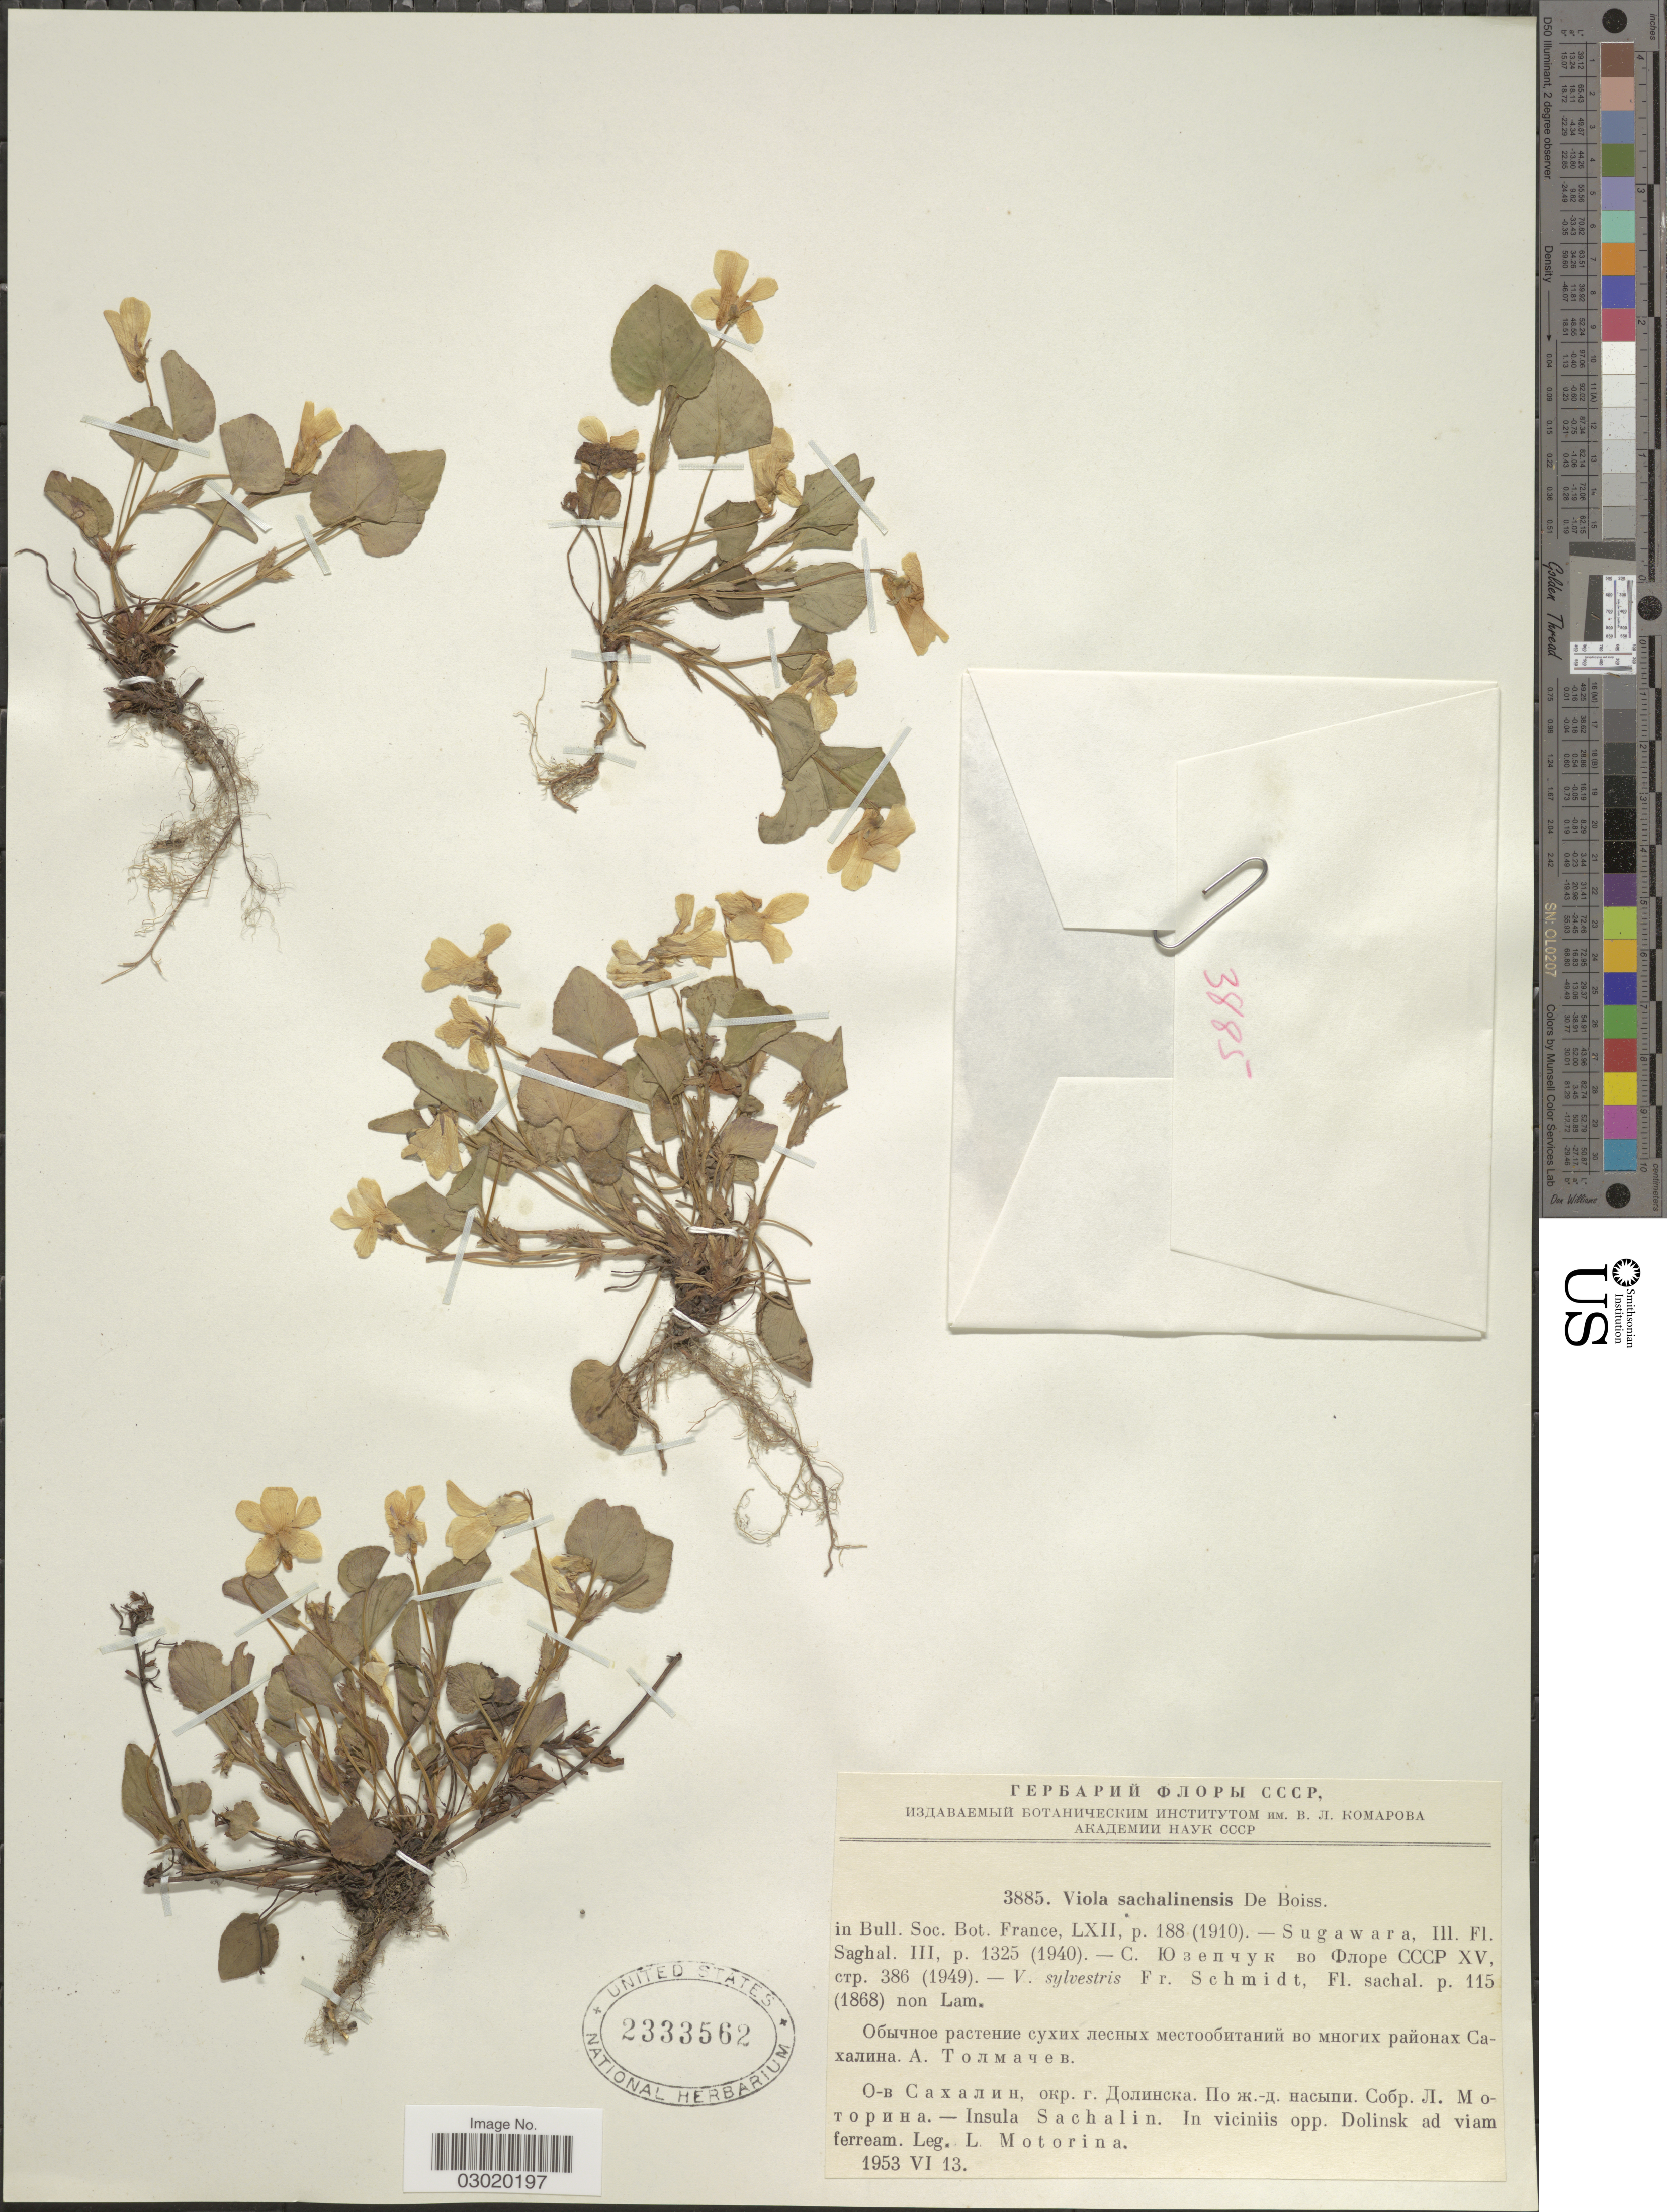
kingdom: Plantae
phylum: Tracheophyta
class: Magnoliopsida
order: Malpighiales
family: Violaceae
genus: Viola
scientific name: Viola sacchalinensis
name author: H. Boissieu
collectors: L. Motorina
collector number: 3885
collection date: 1953-06-13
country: Russian Federation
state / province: Sakhalin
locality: Insula Sachalin, In viciniis opp. Dolinsk ad viam ferream.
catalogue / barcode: US 2333562